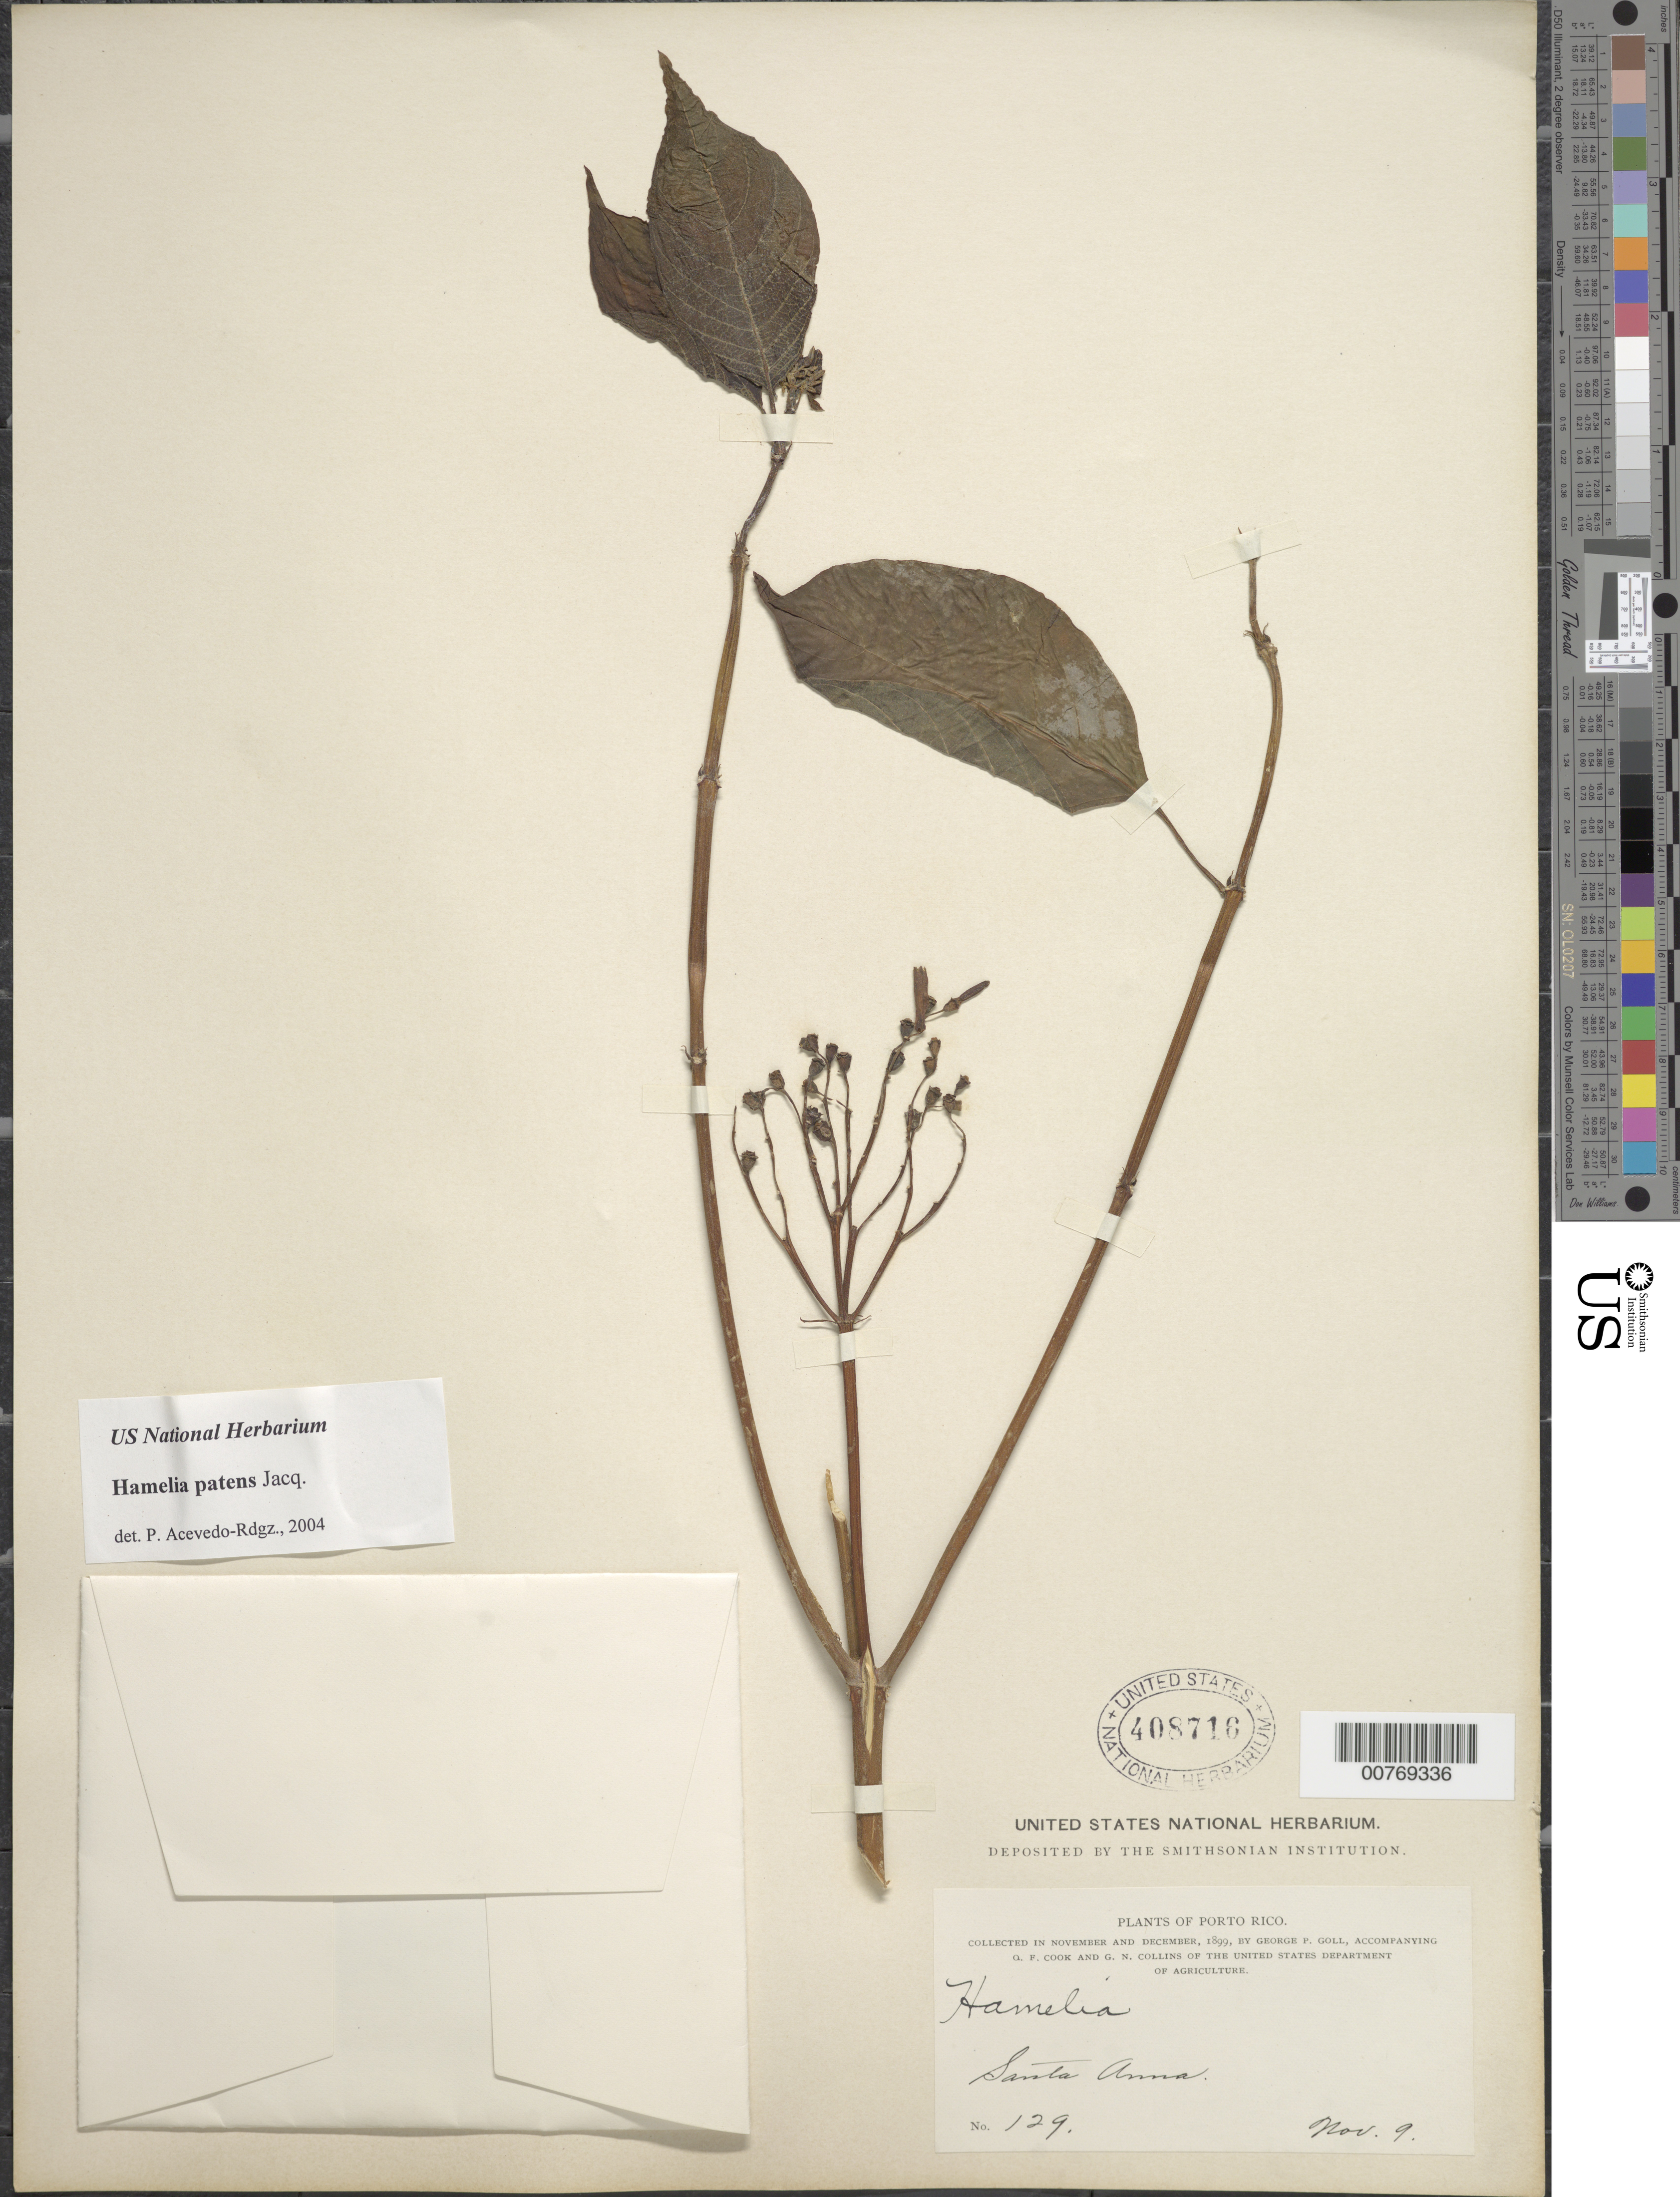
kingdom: Plantae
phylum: Tracheophyta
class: Magnoliopsida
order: Gentianales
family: Rubiaceae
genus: Hamelia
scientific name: Hamelia patens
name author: Jacq.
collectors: G. Goll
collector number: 129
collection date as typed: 09 Nov 1899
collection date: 1899-11-09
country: Puerto Rico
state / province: San Juan (?)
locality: Santa Anna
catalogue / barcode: US 408716